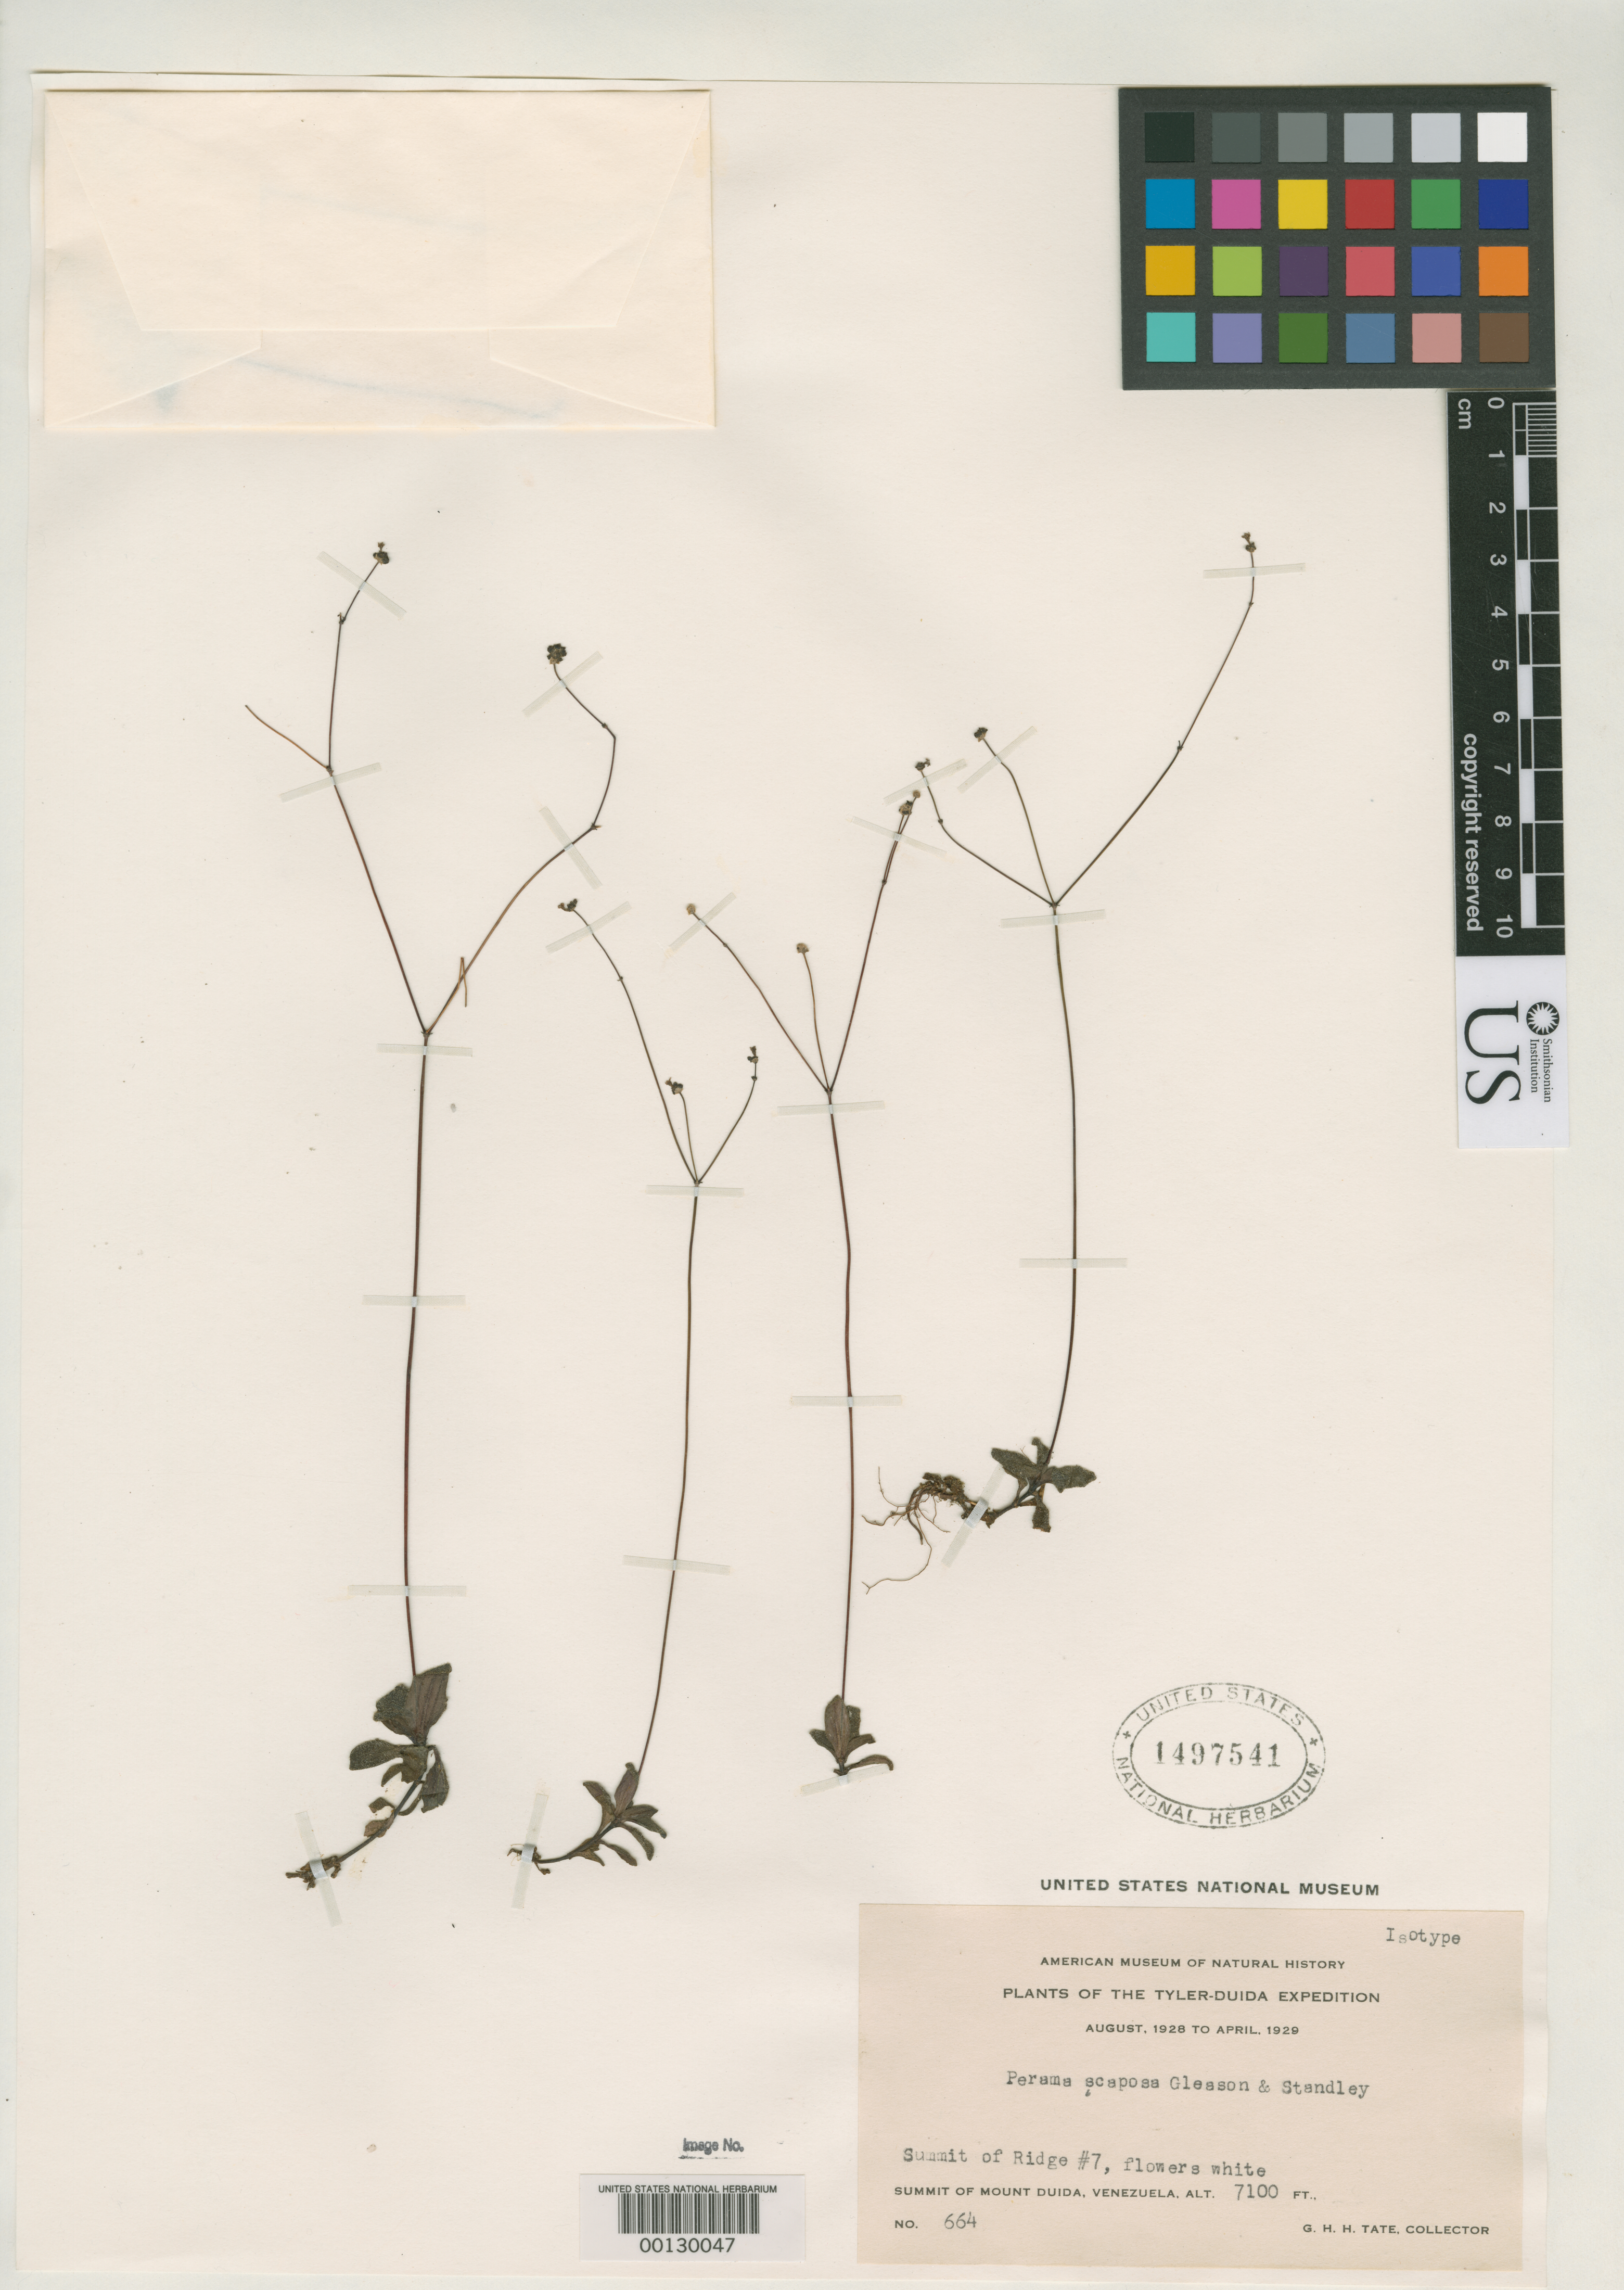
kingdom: Plantae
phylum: Tracheophyta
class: Magnoliopsida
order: Gentianales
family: Rubiaceae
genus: Perama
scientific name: Perama scaposa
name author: Gleason & Standl.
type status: Isotype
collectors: G. H. H.Tate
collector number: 664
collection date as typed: Aug 1928 to -- Apr 1929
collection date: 1928-08/1929-04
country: Venezuela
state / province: Amazonas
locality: Summit Mt. Duida; alt. 7100 ft.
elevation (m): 2164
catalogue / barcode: US 1497541